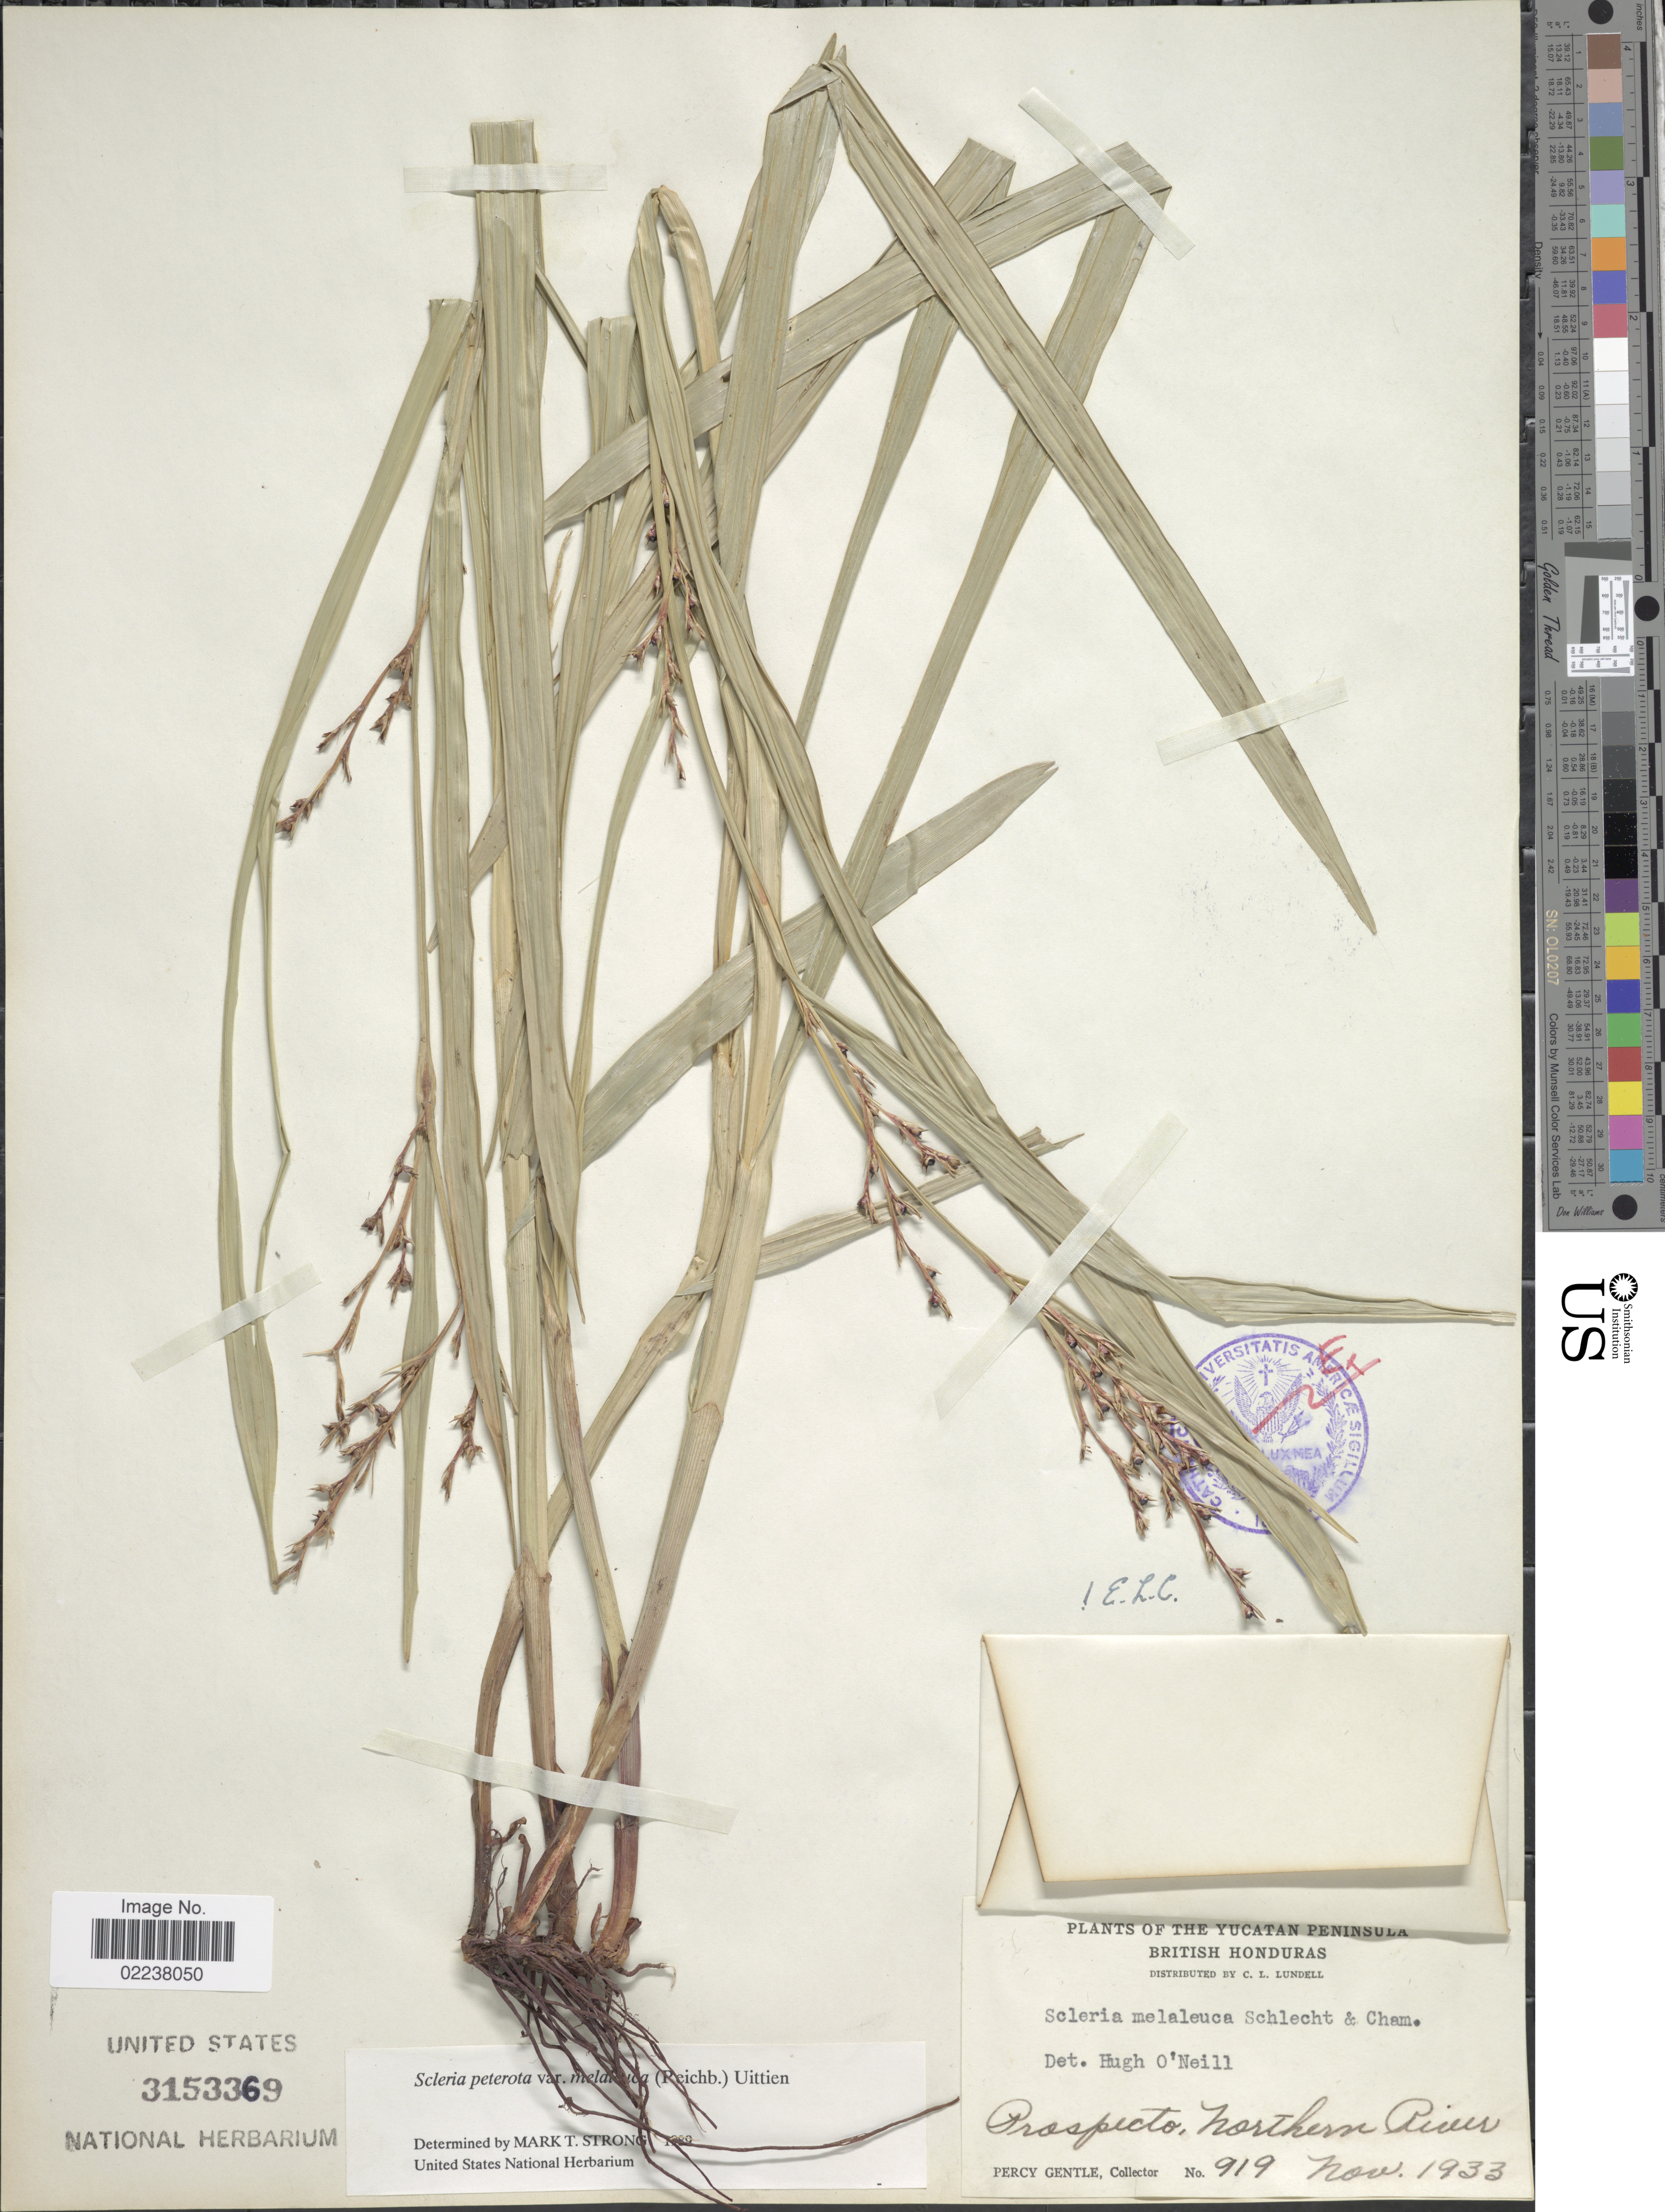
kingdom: Plantae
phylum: Tracheophyta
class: Liliopsida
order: Poales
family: Cyperaceae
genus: Scleria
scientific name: Scleria gaertneri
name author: Raddi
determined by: Strong, Mark T., (BOT), Smithsonian Institution - National Museum of Natural History (UNITED STATES)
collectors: P. H. Gentle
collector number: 919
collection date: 1933-11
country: Belize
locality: Yucatan Peninsula, British Honduras, Prospecto, Northern River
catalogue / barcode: US 3153369